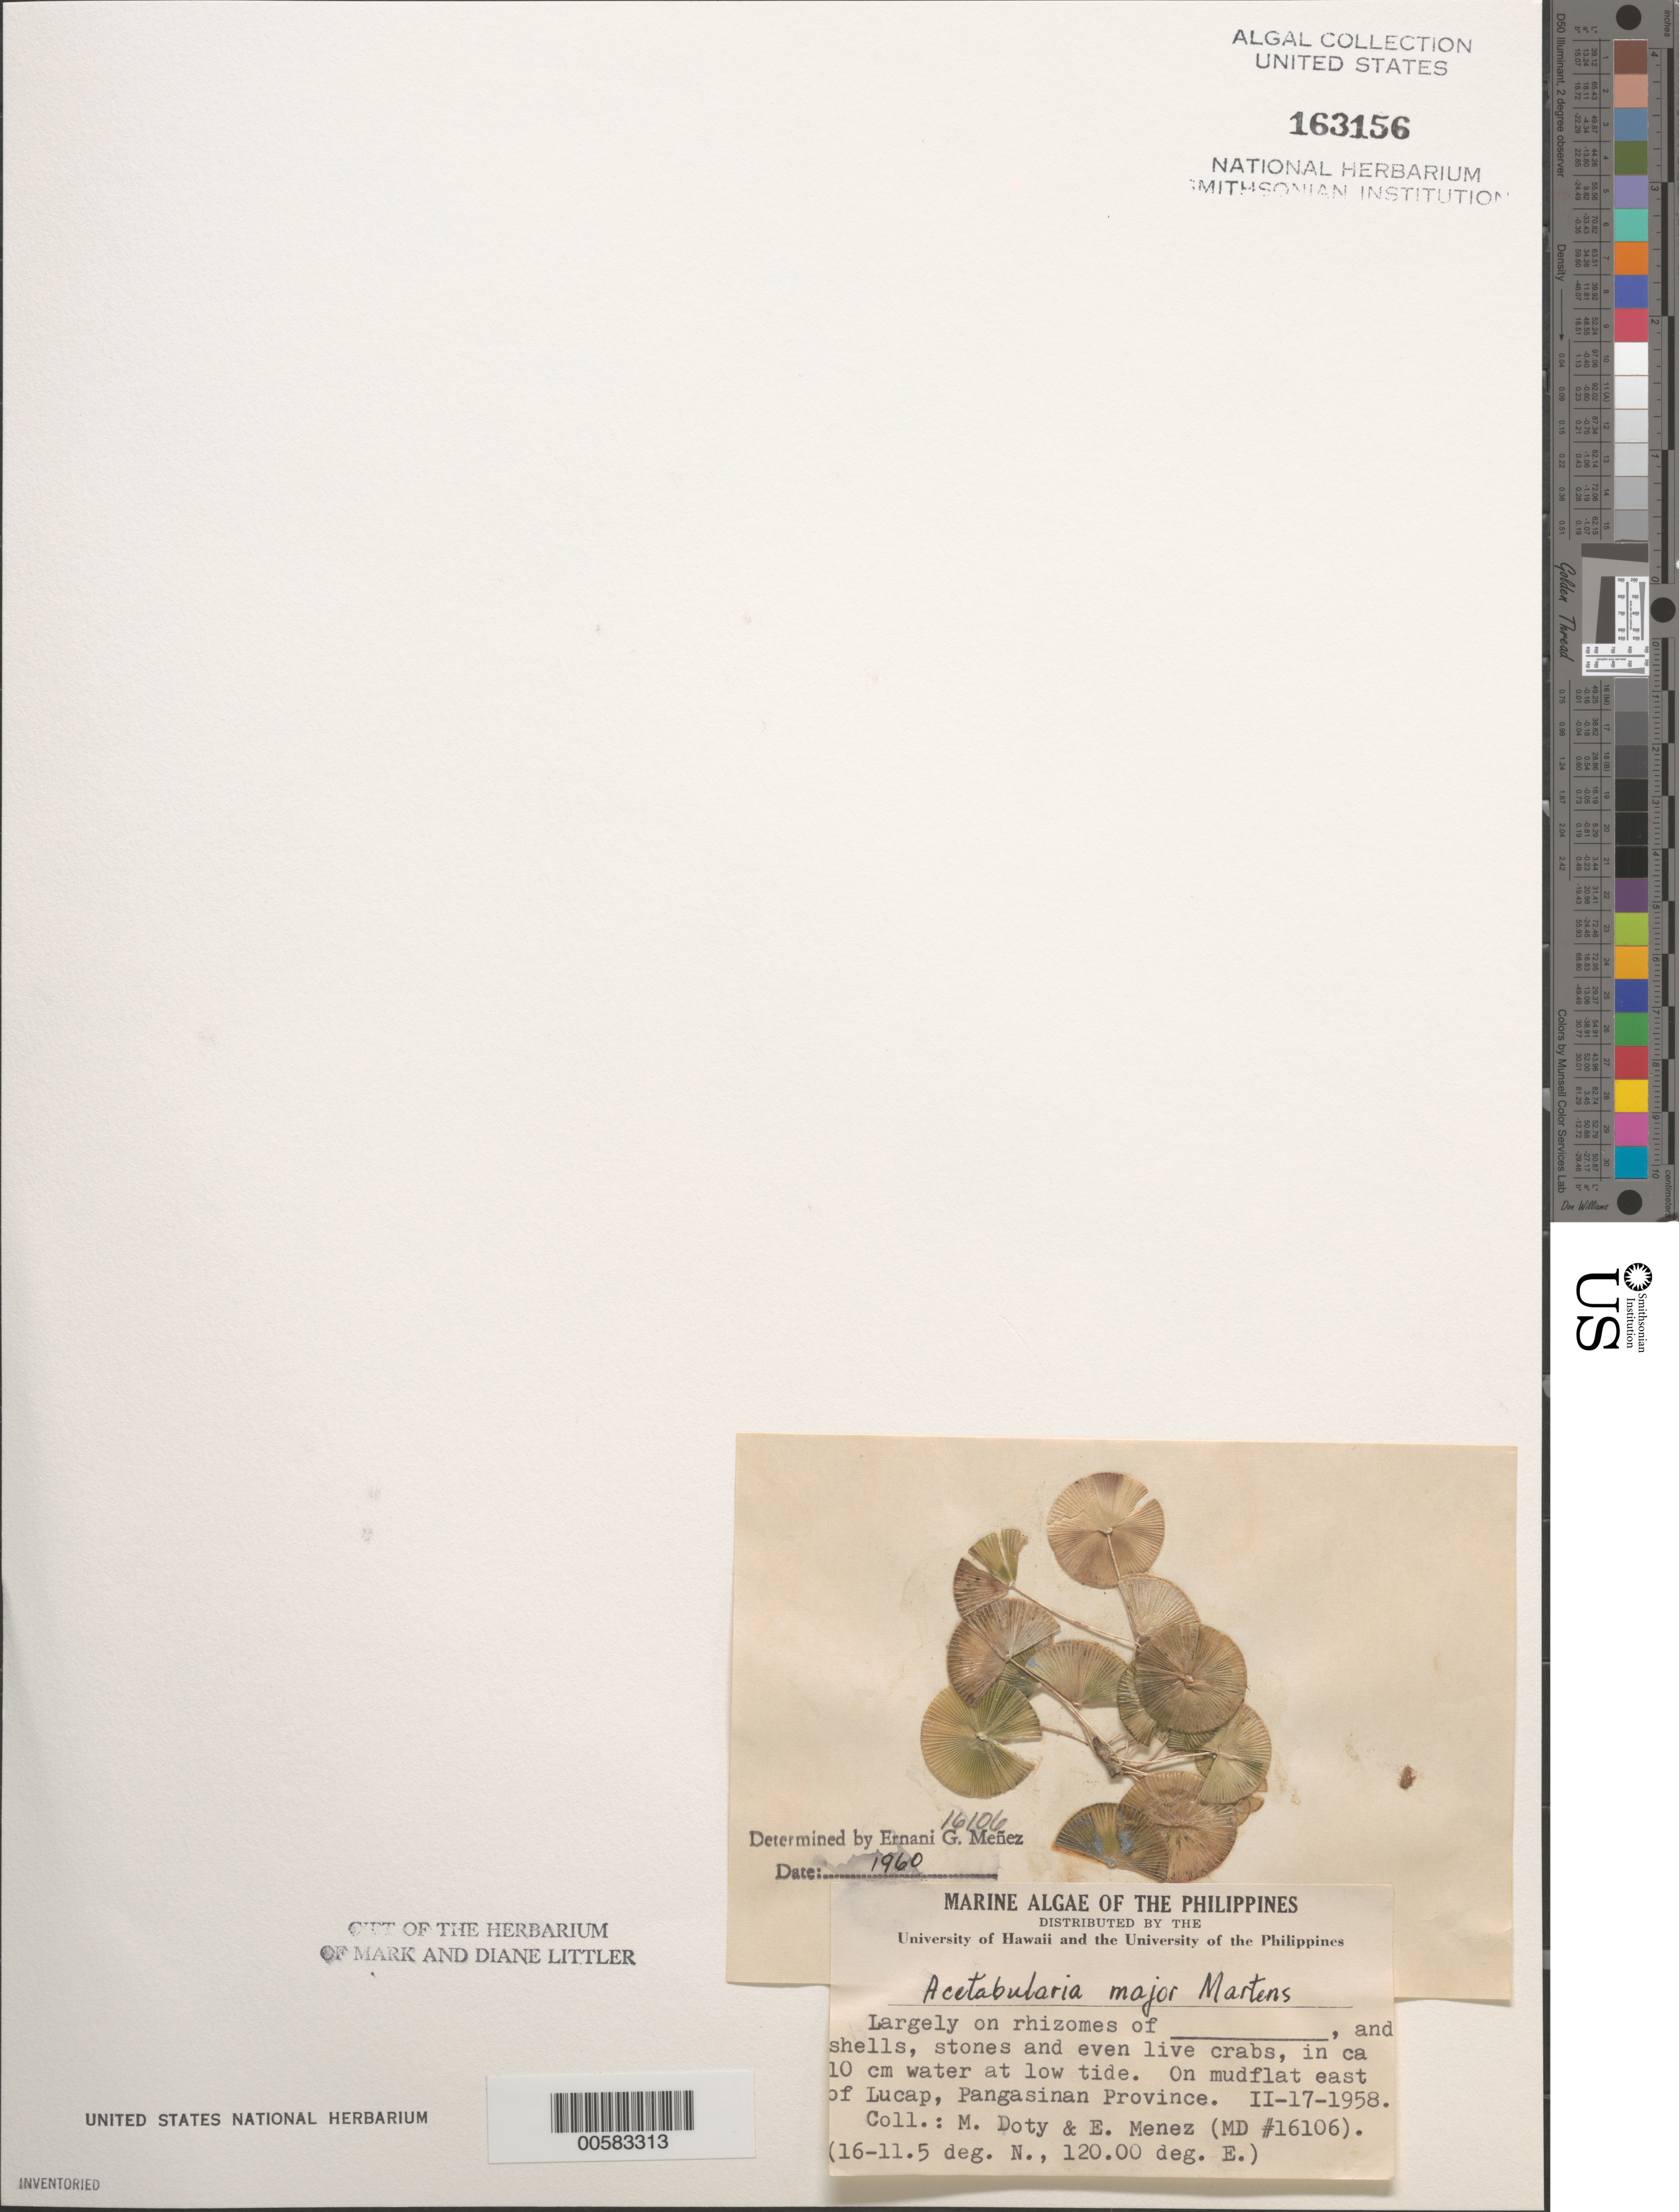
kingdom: Plantae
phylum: Chlorophyta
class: Ulvophyceae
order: Dasycladales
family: Polyphysaceae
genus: Acetabularia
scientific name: Acetabularia major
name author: G. Martens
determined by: Menez, E. G.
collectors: M. S. Doty & Meñez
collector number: MSD 16106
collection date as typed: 17 Feb 1958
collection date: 1958-02-17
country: Philippines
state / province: Ilocos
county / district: Pangasinan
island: Luzon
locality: East of Lucap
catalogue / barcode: US 163156